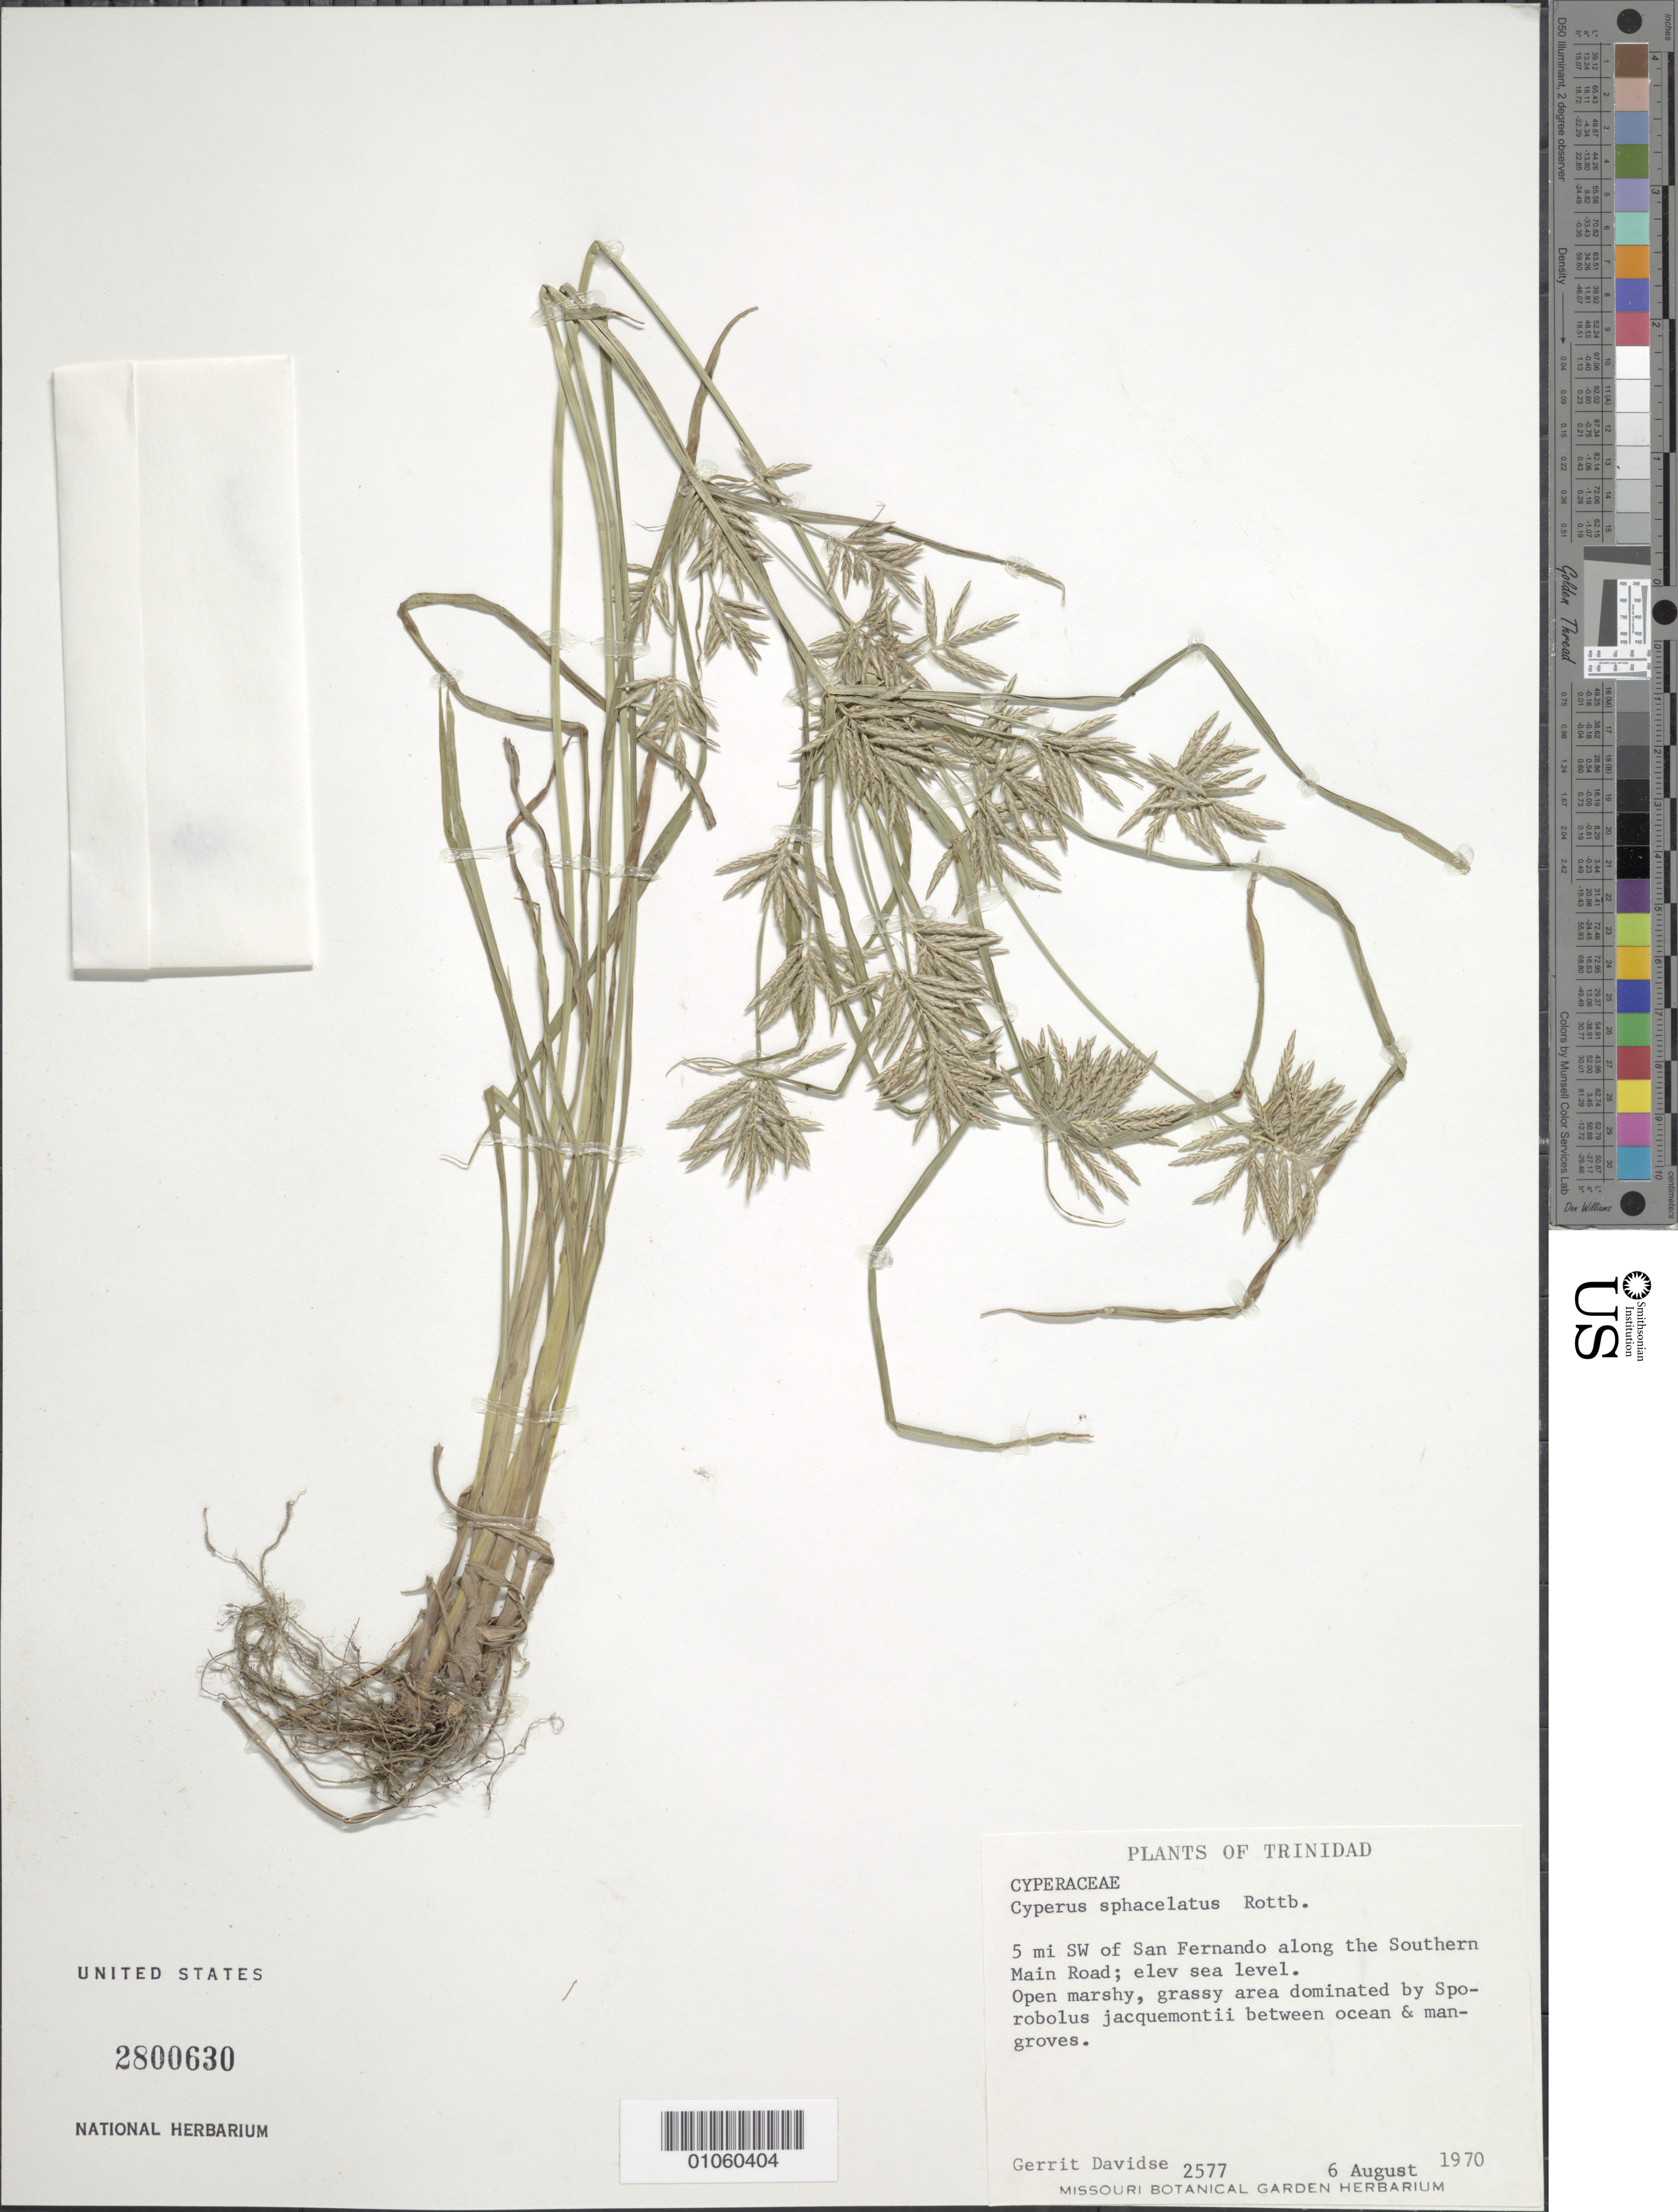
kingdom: Plantae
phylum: Tracheophyta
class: Liliopsida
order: Poales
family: Cyperaceae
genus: Cyperus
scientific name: Cyperus sphacelatus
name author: Rottb.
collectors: G. Davidse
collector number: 2577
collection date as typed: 06 Aug 1970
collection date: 1970-08-06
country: Trinidad and Tobago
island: Trinidad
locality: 5 mi SW of San Fernando along the Southern Main Road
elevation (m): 0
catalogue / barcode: US 2800630